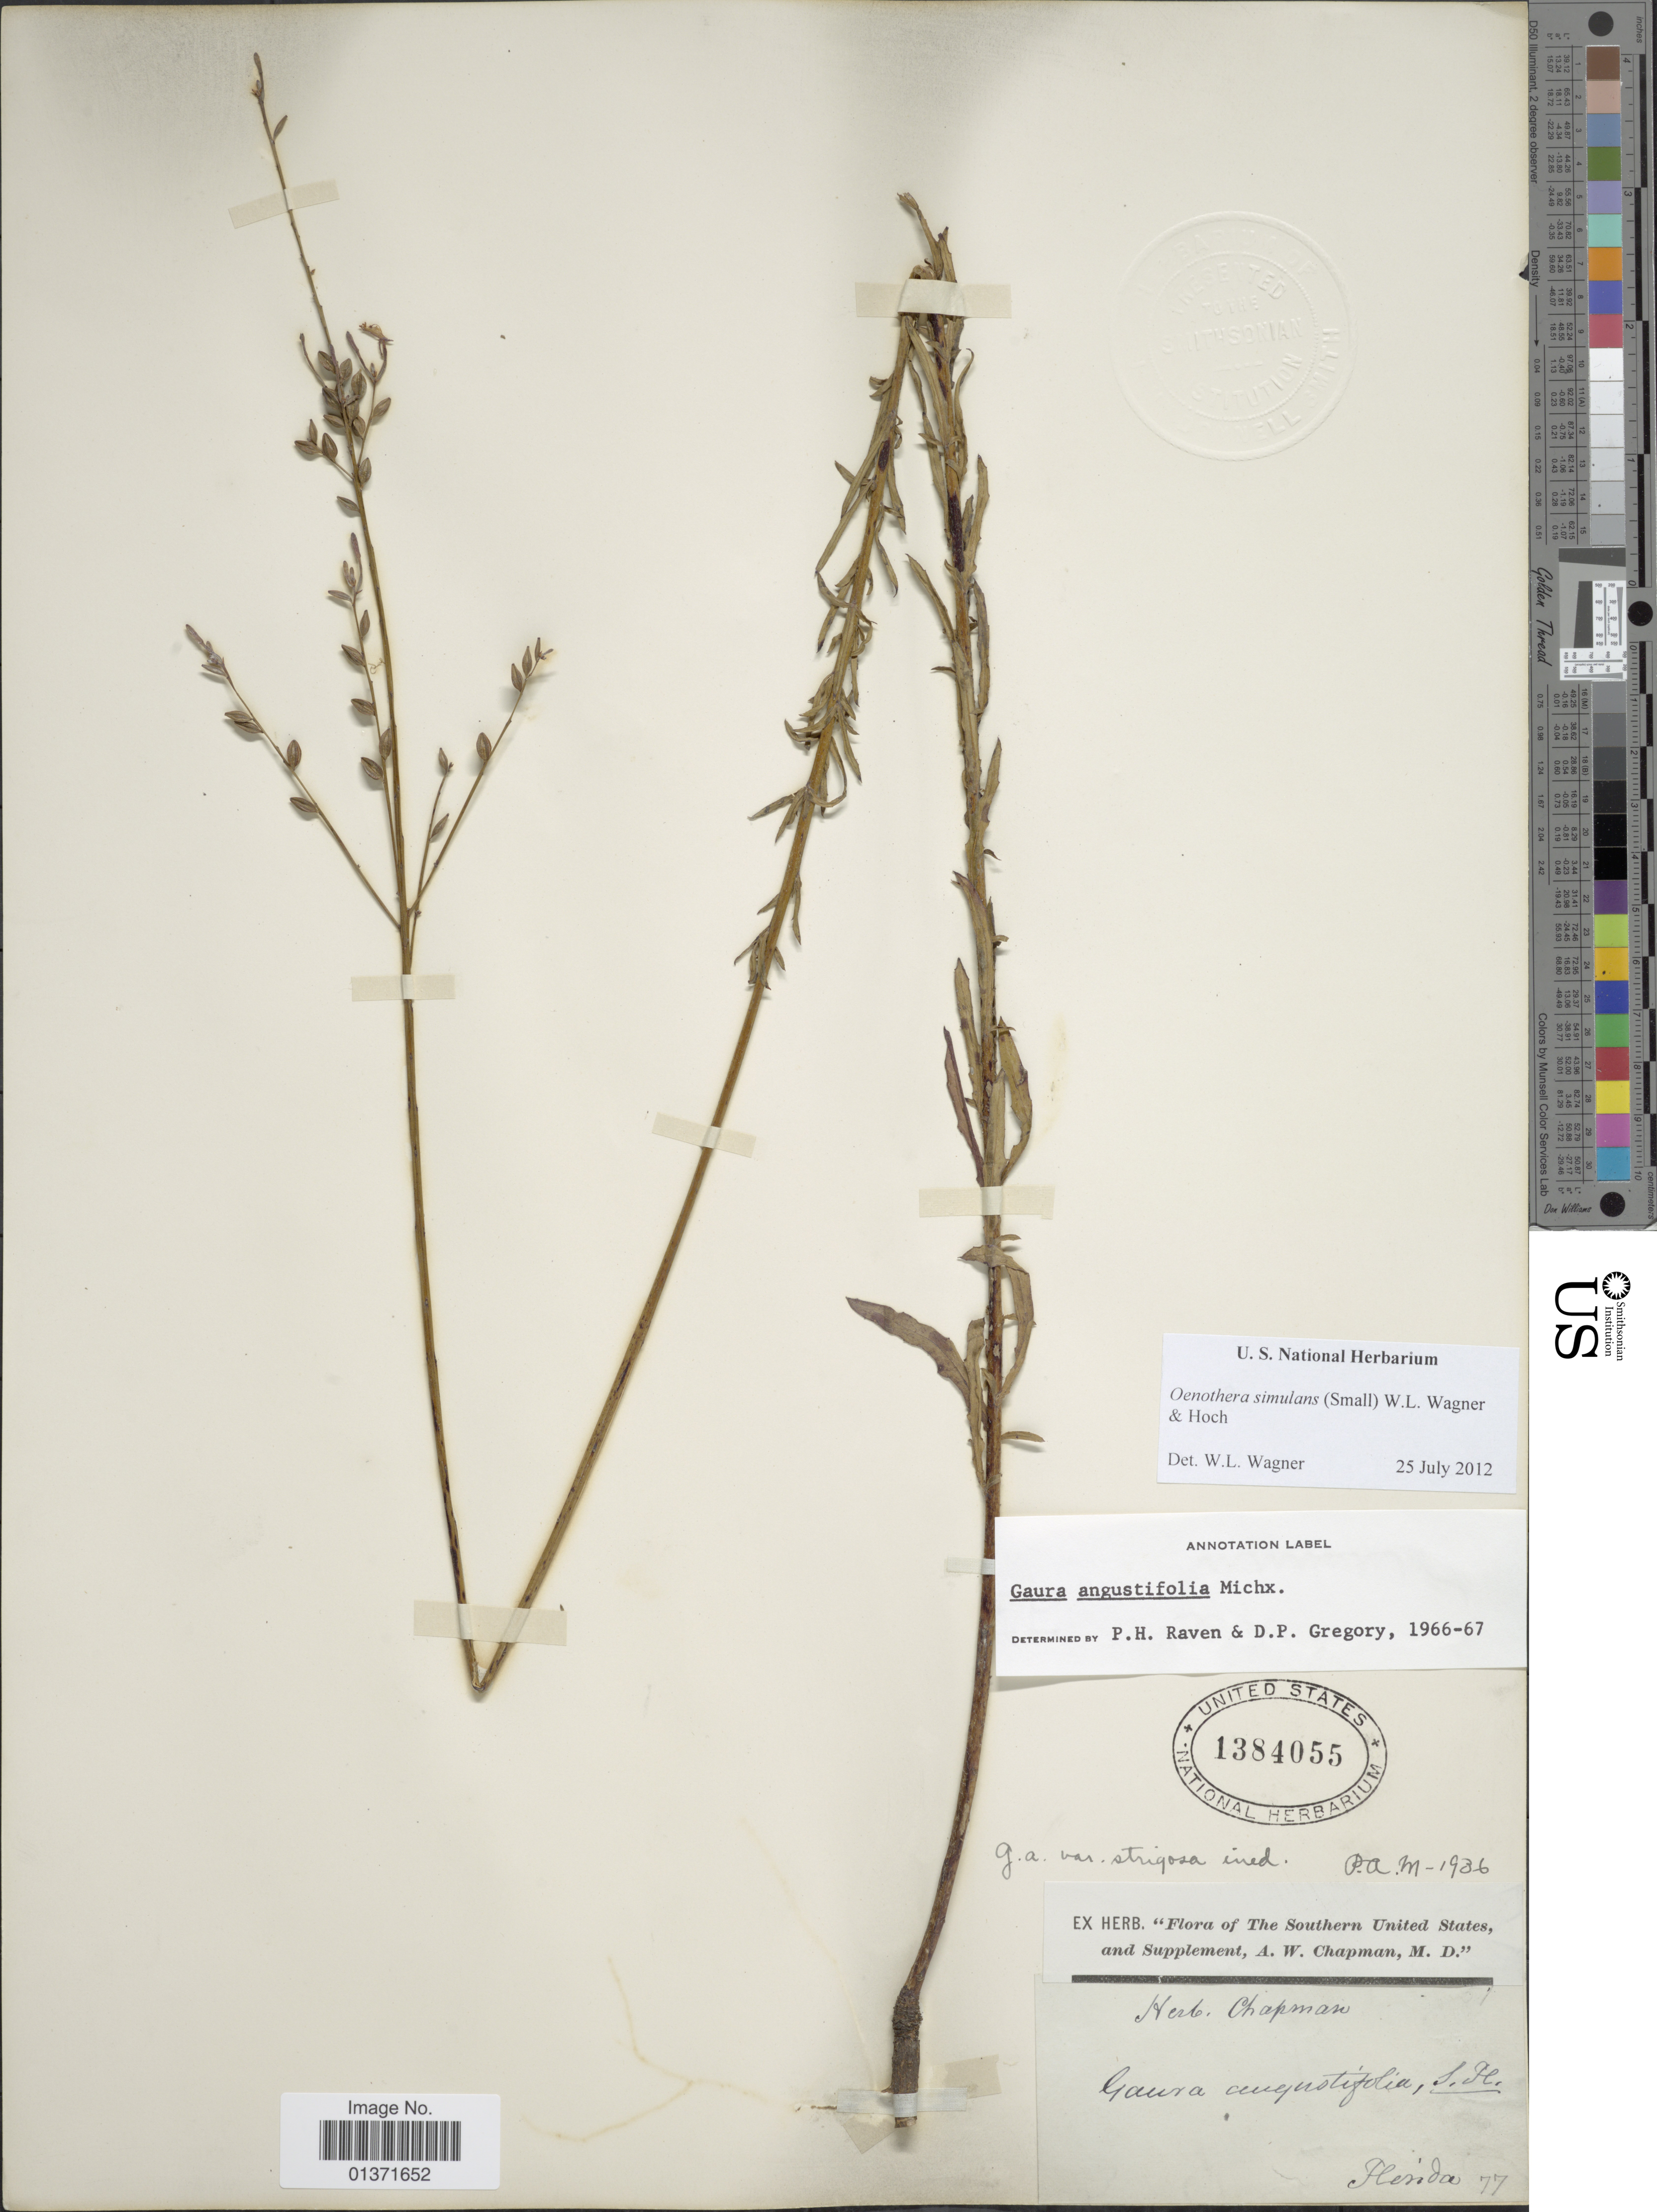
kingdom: Plantae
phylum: Tracheophyta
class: Magnoliopsida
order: Myrtales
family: Onagraceae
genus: Oenothera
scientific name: Oenothera simulans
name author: Michx.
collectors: A. W. Chapman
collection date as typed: Transcribed d/m/y: //77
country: United States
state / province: Florida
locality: Florida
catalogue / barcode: US 1384055